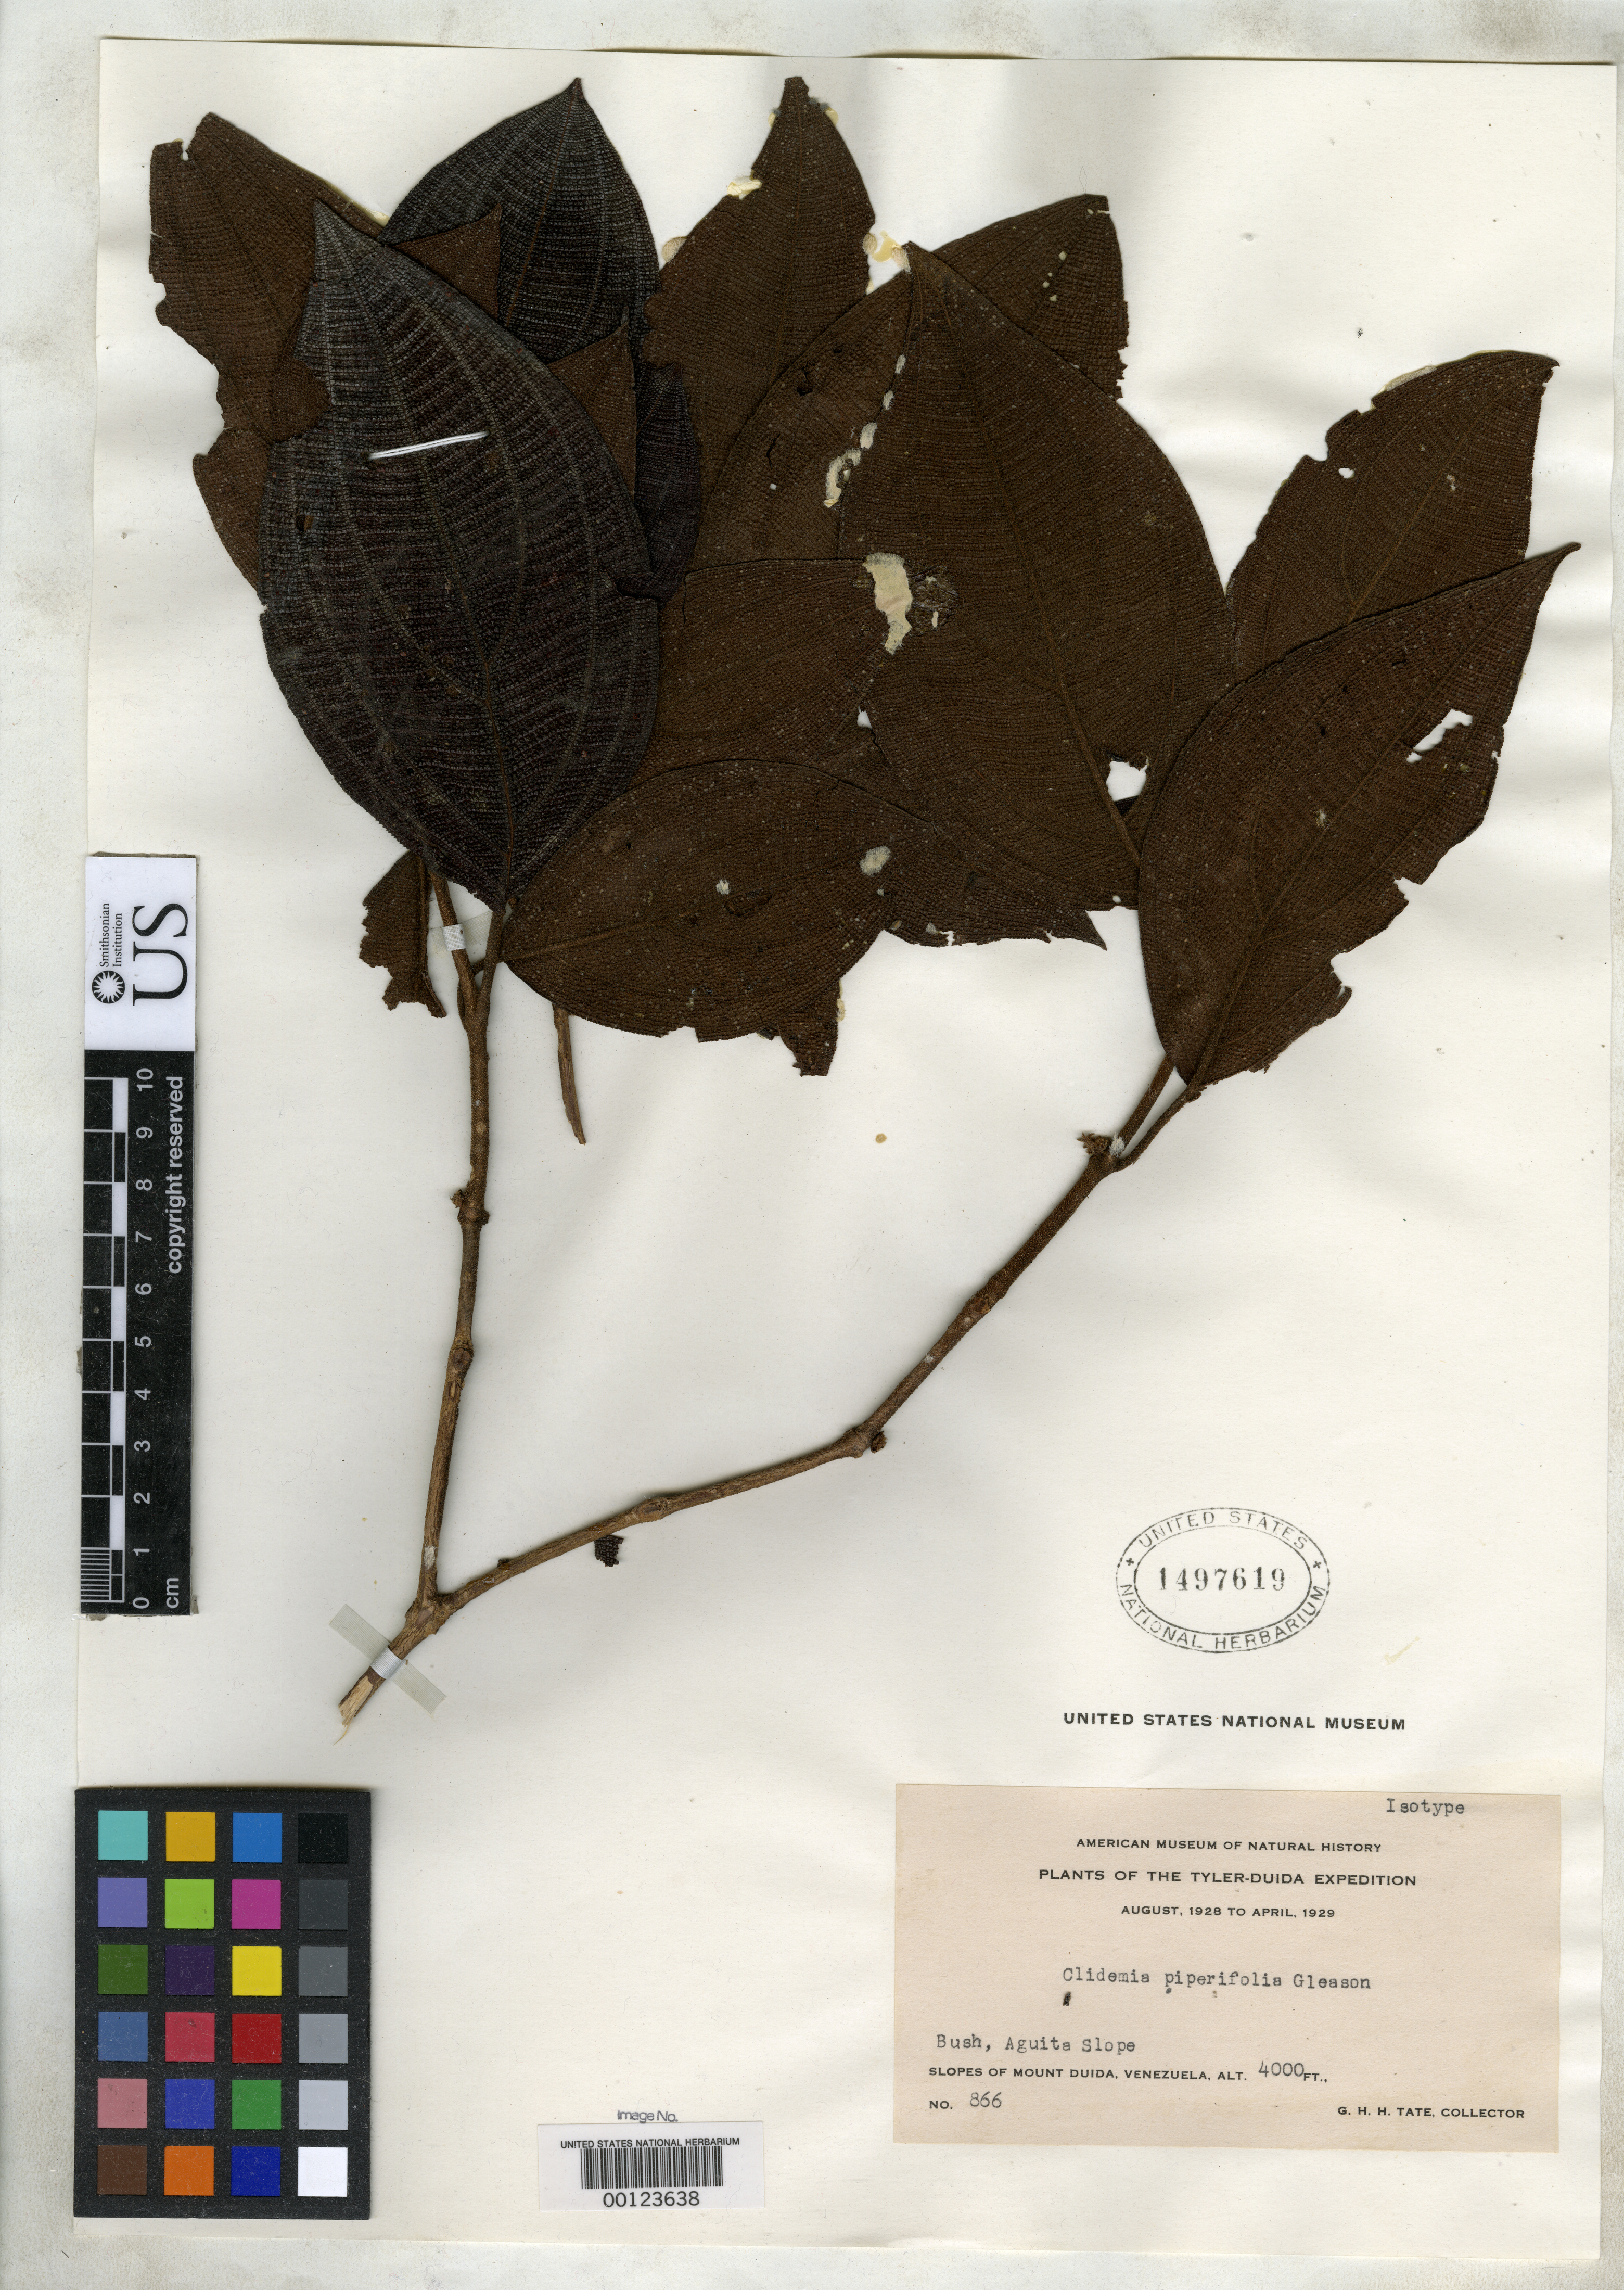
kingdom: Plantae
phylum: Tracheophyta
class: Magnoliopsida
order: Myrtales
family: Melastomataceae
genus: Clidemia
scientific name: Clidemia piperifolia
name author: Gleason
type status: Isotype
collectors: G. H. H.Tate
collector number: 866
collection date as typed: Aug 1928 to -- Apr 1929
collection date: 1928-08/1929-04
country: Venezuela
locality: Mt. Duidal, Aguita slope.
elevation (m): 1219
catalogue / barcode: US 1497619